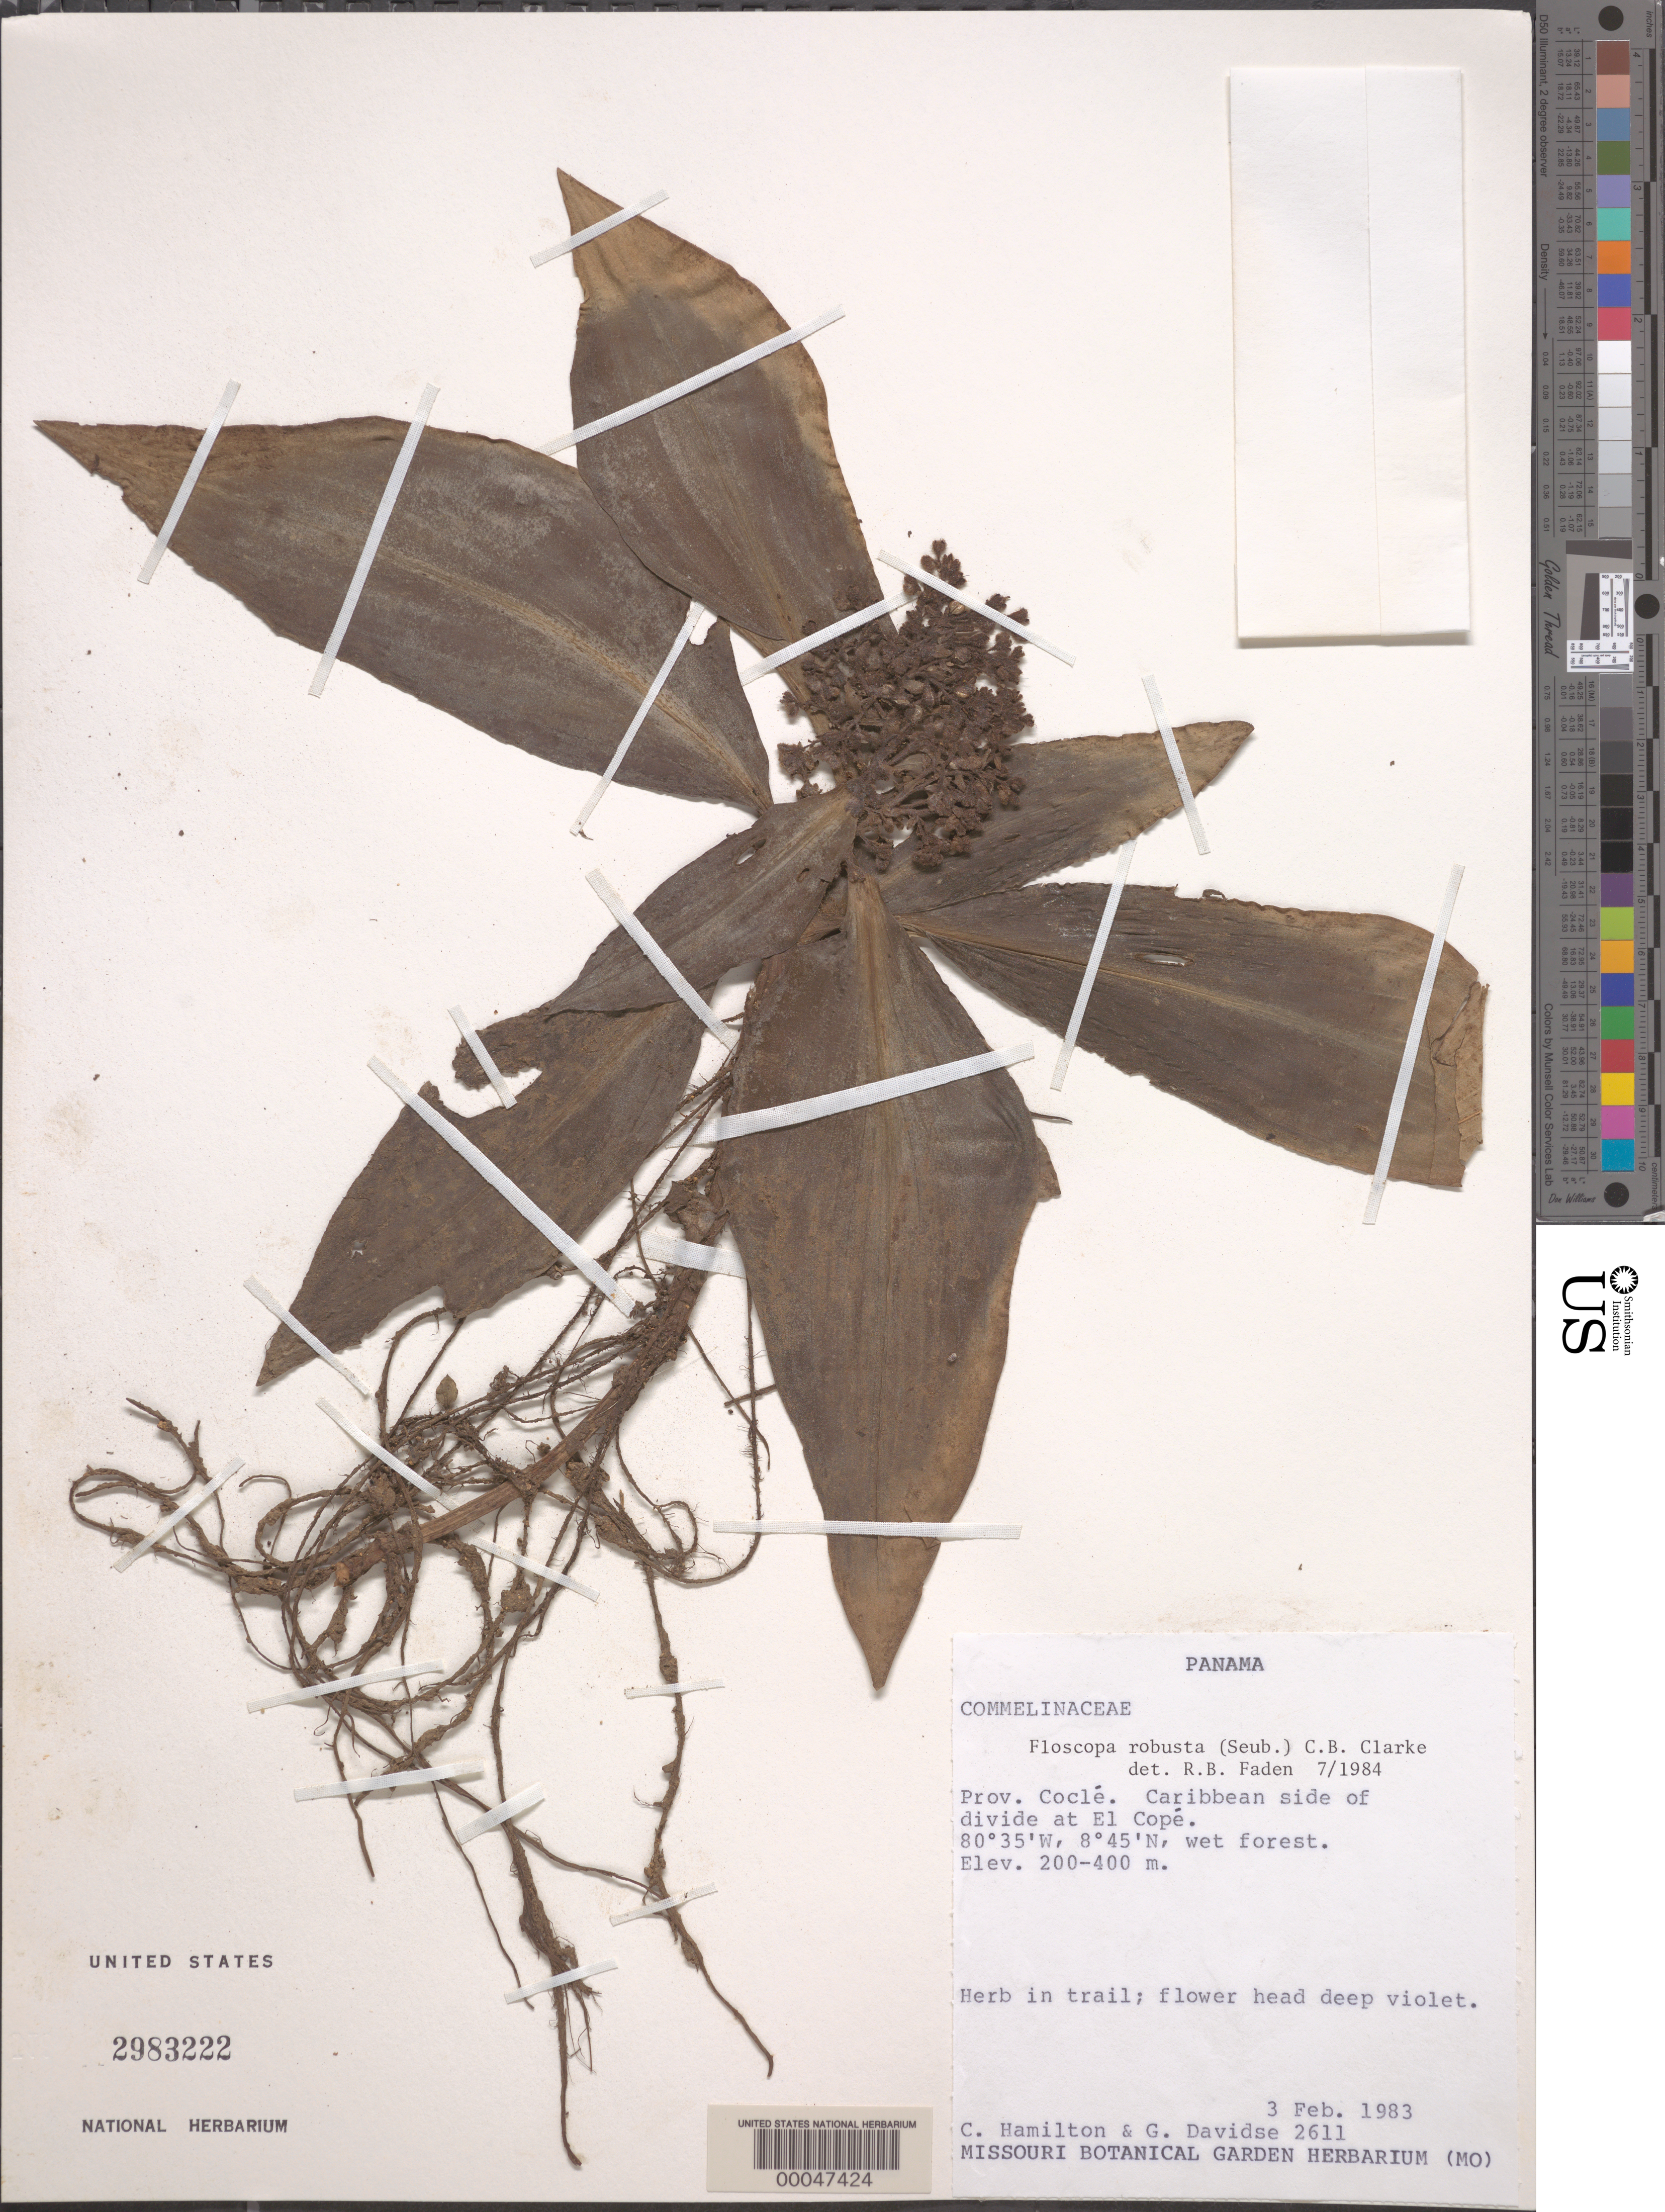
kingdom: Plantae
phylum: Tracheophyta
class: Liliopsida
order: Commelinales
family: Commelinaceae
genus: Floscopa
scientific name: Floscopa robusta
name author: (Seub.) C.B. Clarke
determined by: Faden, Robert B., (US), Smithsonian Institution - National Museum of Natural History (UNITED STATES)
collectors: C. Hamilton & G. Davidse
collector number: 2611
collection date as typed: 03 Feb 1983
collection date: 1983-02-03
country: Panama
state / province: Coclé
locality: El Cope; caribbean side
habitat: Wet forest trail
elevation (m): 200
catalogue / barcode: US 2983222